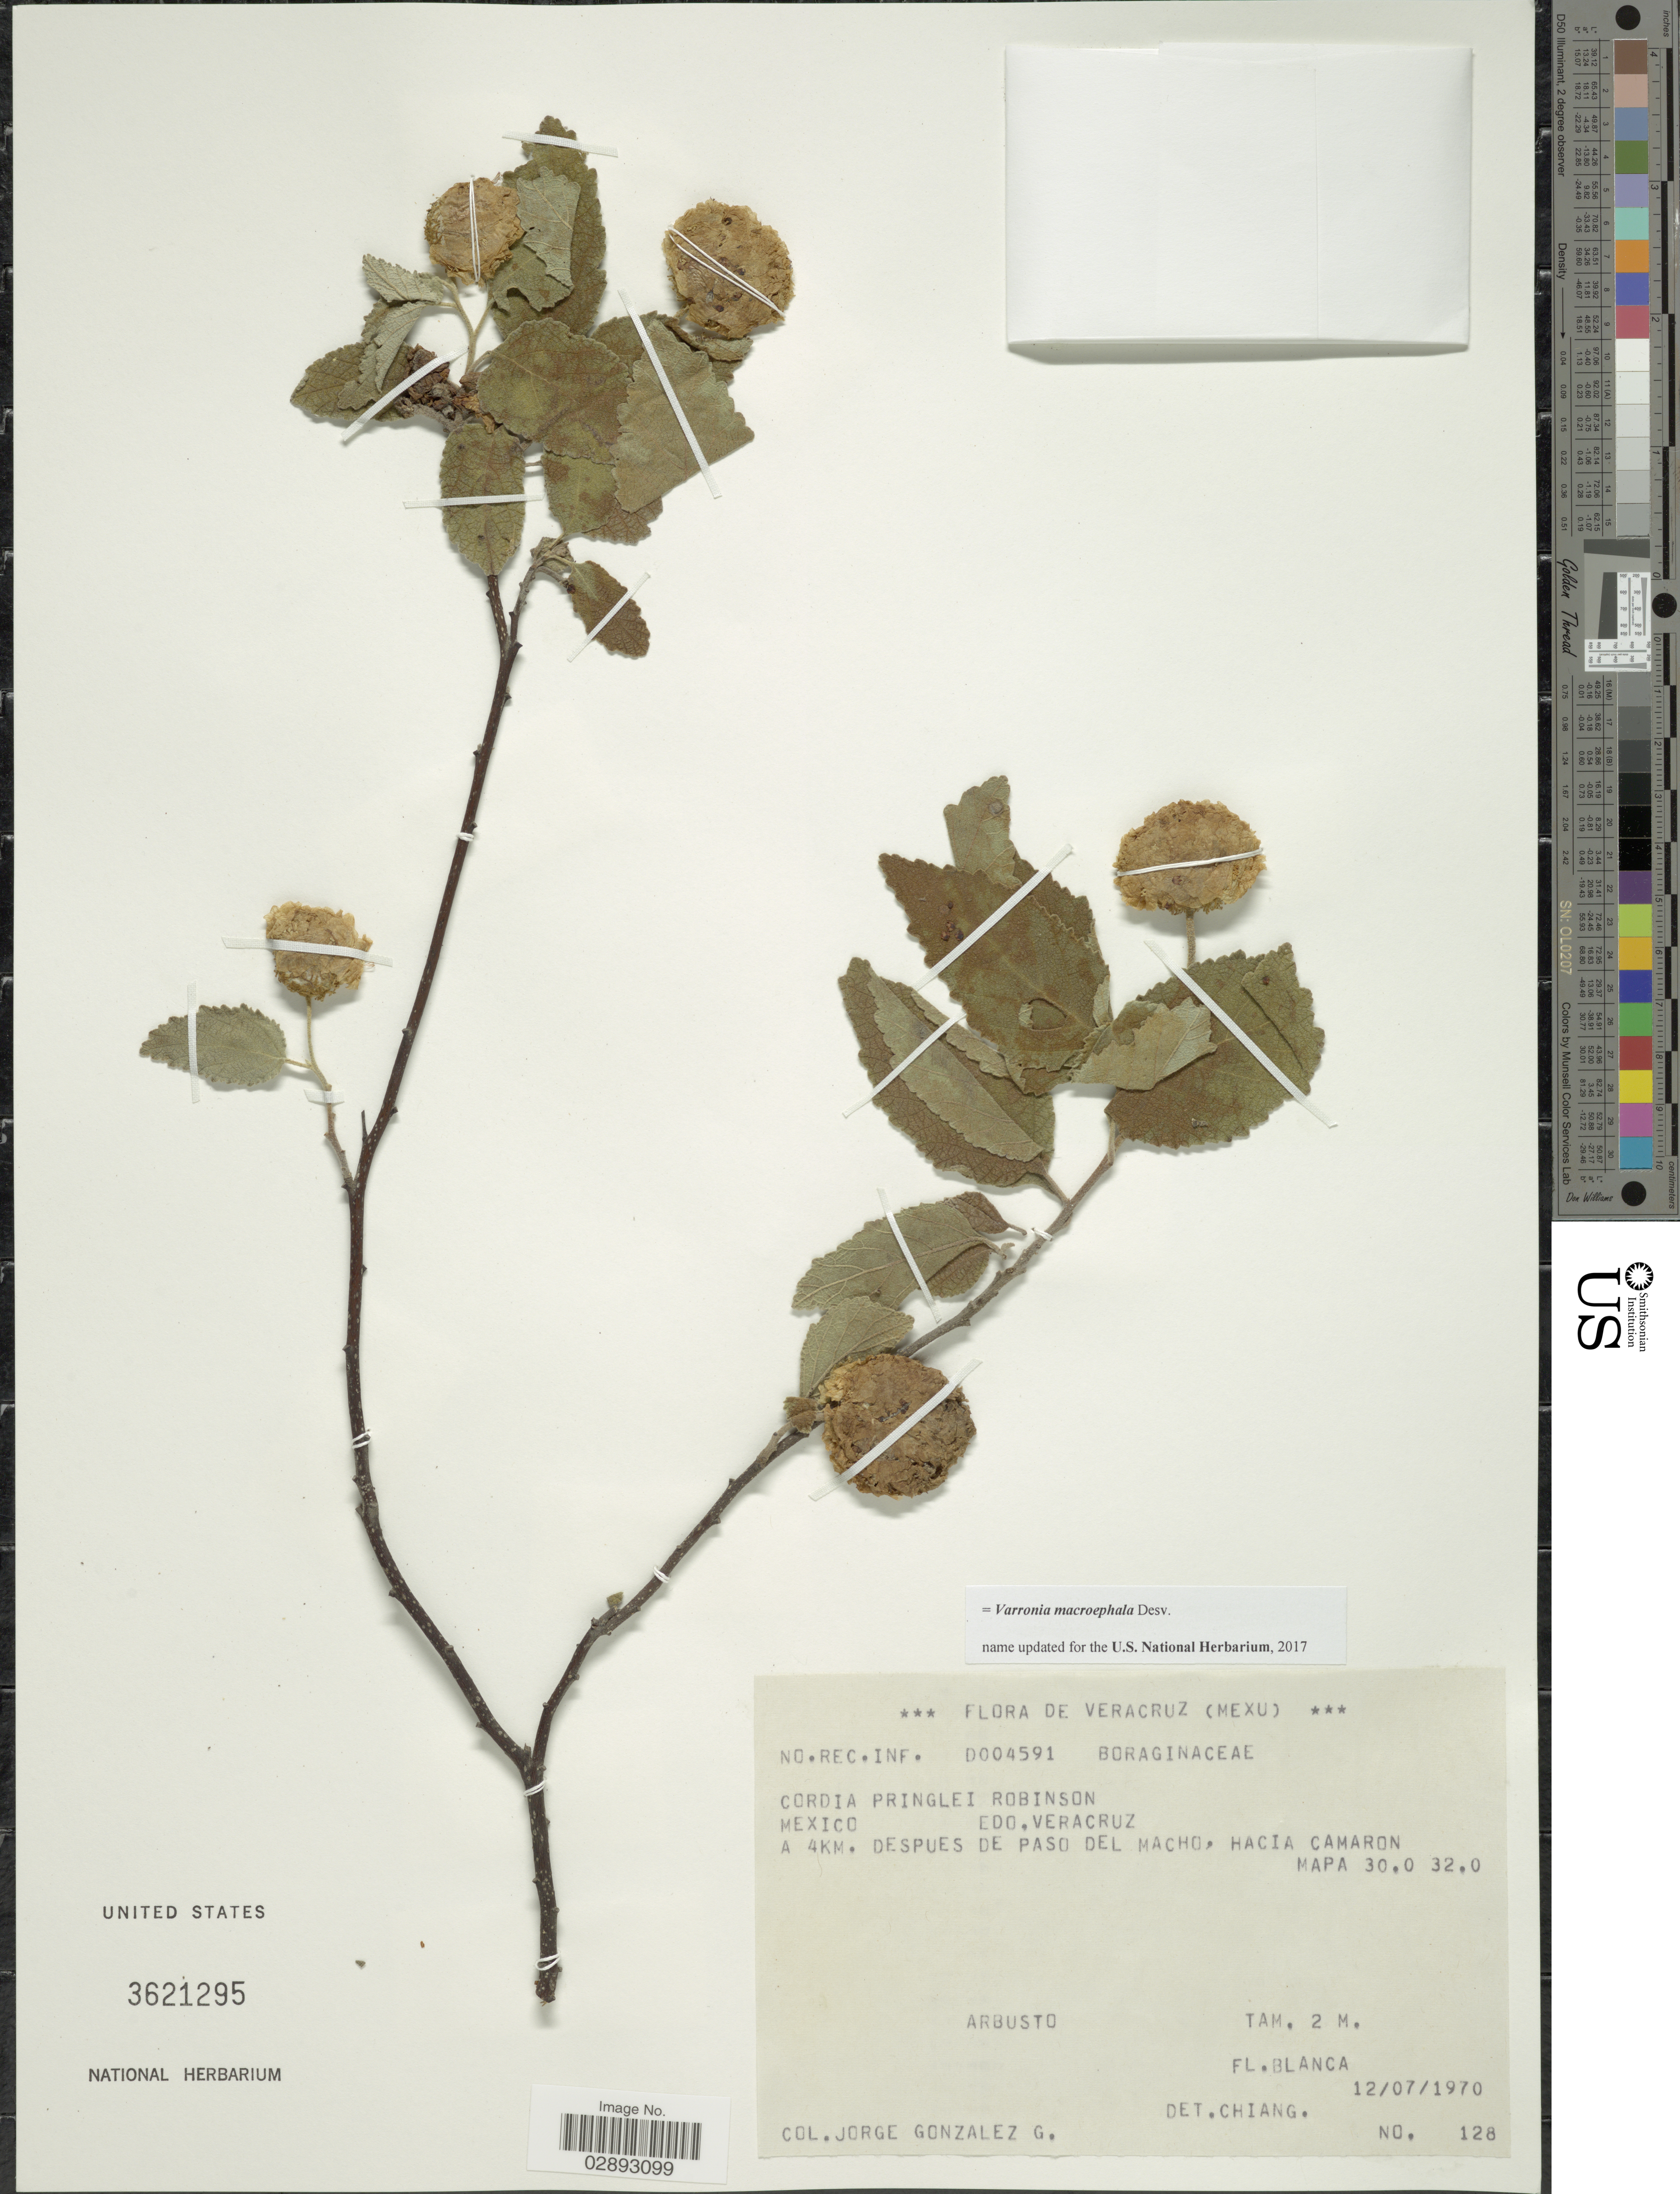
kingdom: Plantae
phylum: Tracheophyta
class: Magnoliopsida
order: Boraginales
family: Cordiaceae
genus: Varronia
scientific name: Varronia macrocephala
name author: Desv.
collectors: J. González G.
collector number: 128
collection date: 1970-07-12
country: Mexico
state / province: Veracruz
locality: Veracruz. Edo. Veracruz. A 4km. despues de Paso del Macho, hacia Camaron.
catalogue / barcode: US 3621295